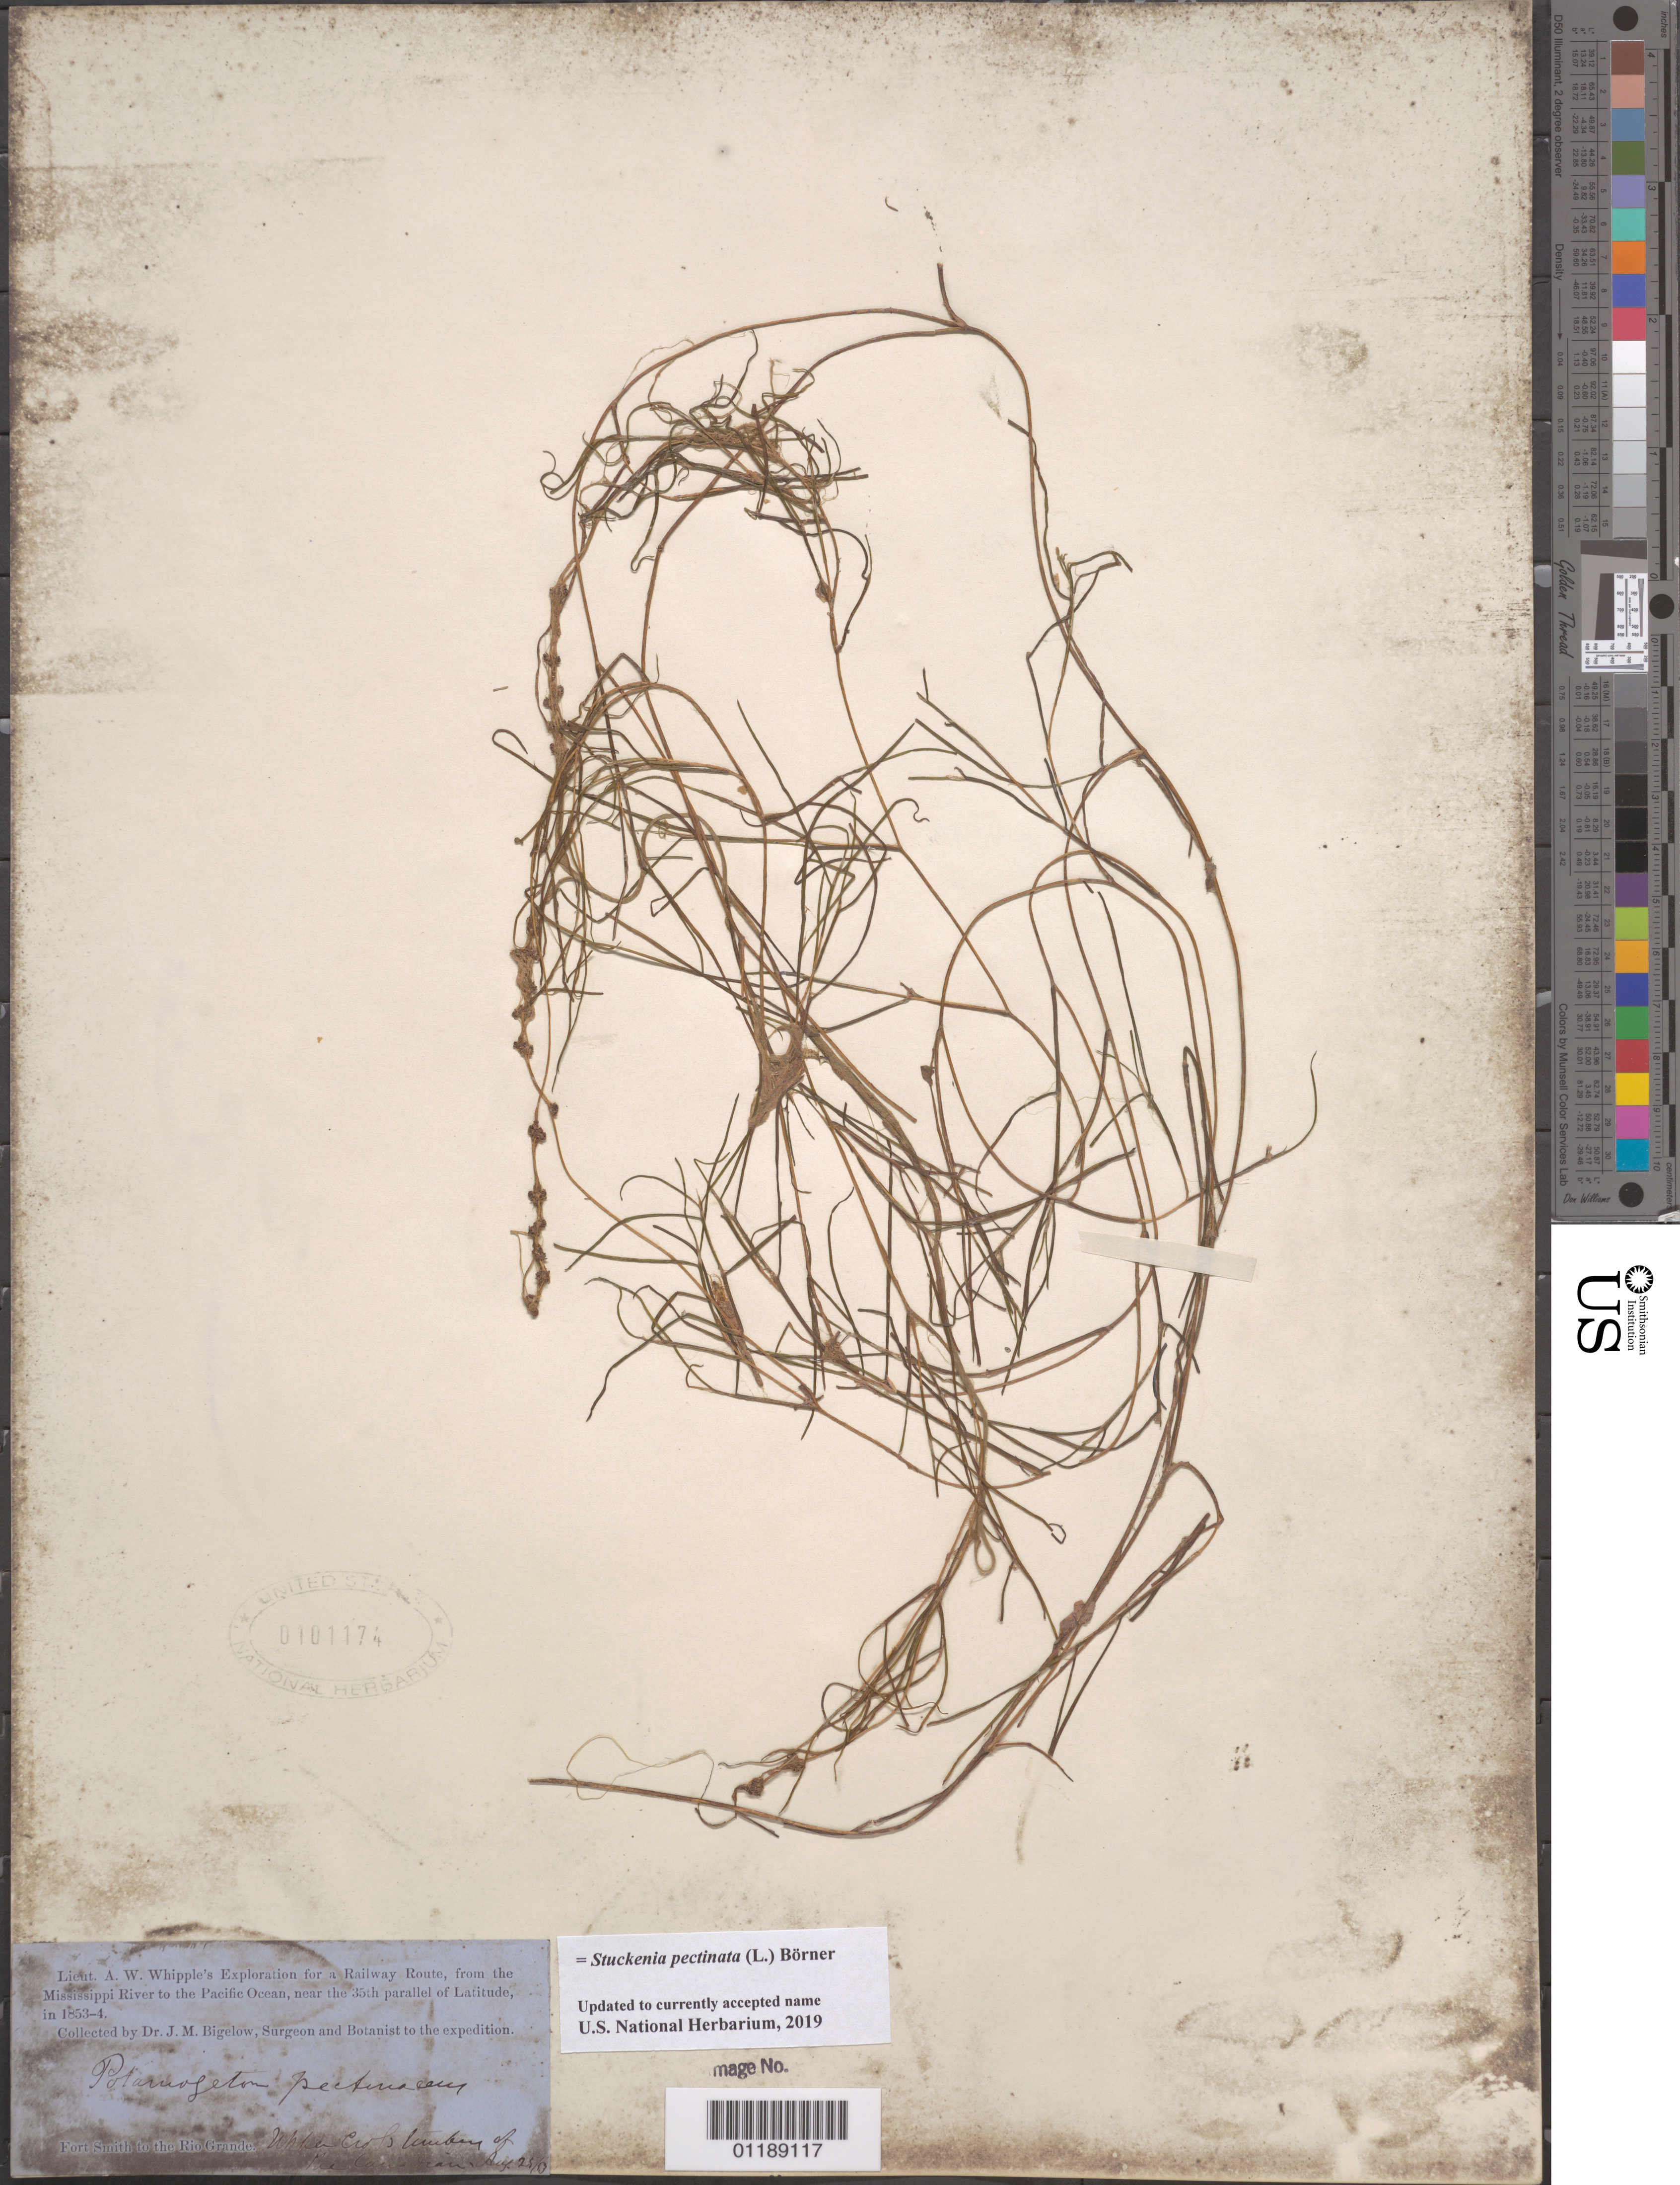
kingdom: Plantae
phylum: Tracheophyta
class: Liliopsida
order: Alismatales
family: Potamogetonaceae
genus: Stuckenia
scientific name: Stuckenia pectinata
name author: (L.) Börner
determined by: Strong, Mark T., (BOT), Smithsonian Institution - National Museum of Natural History (UNITED STATES)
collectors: J. M. Bigelow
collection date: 1853-08-25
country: United States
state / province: Oklahoma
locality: Fort Smith to the Rio Grande. Upper Cross timbers of the Canadian.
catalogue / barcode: US 101174